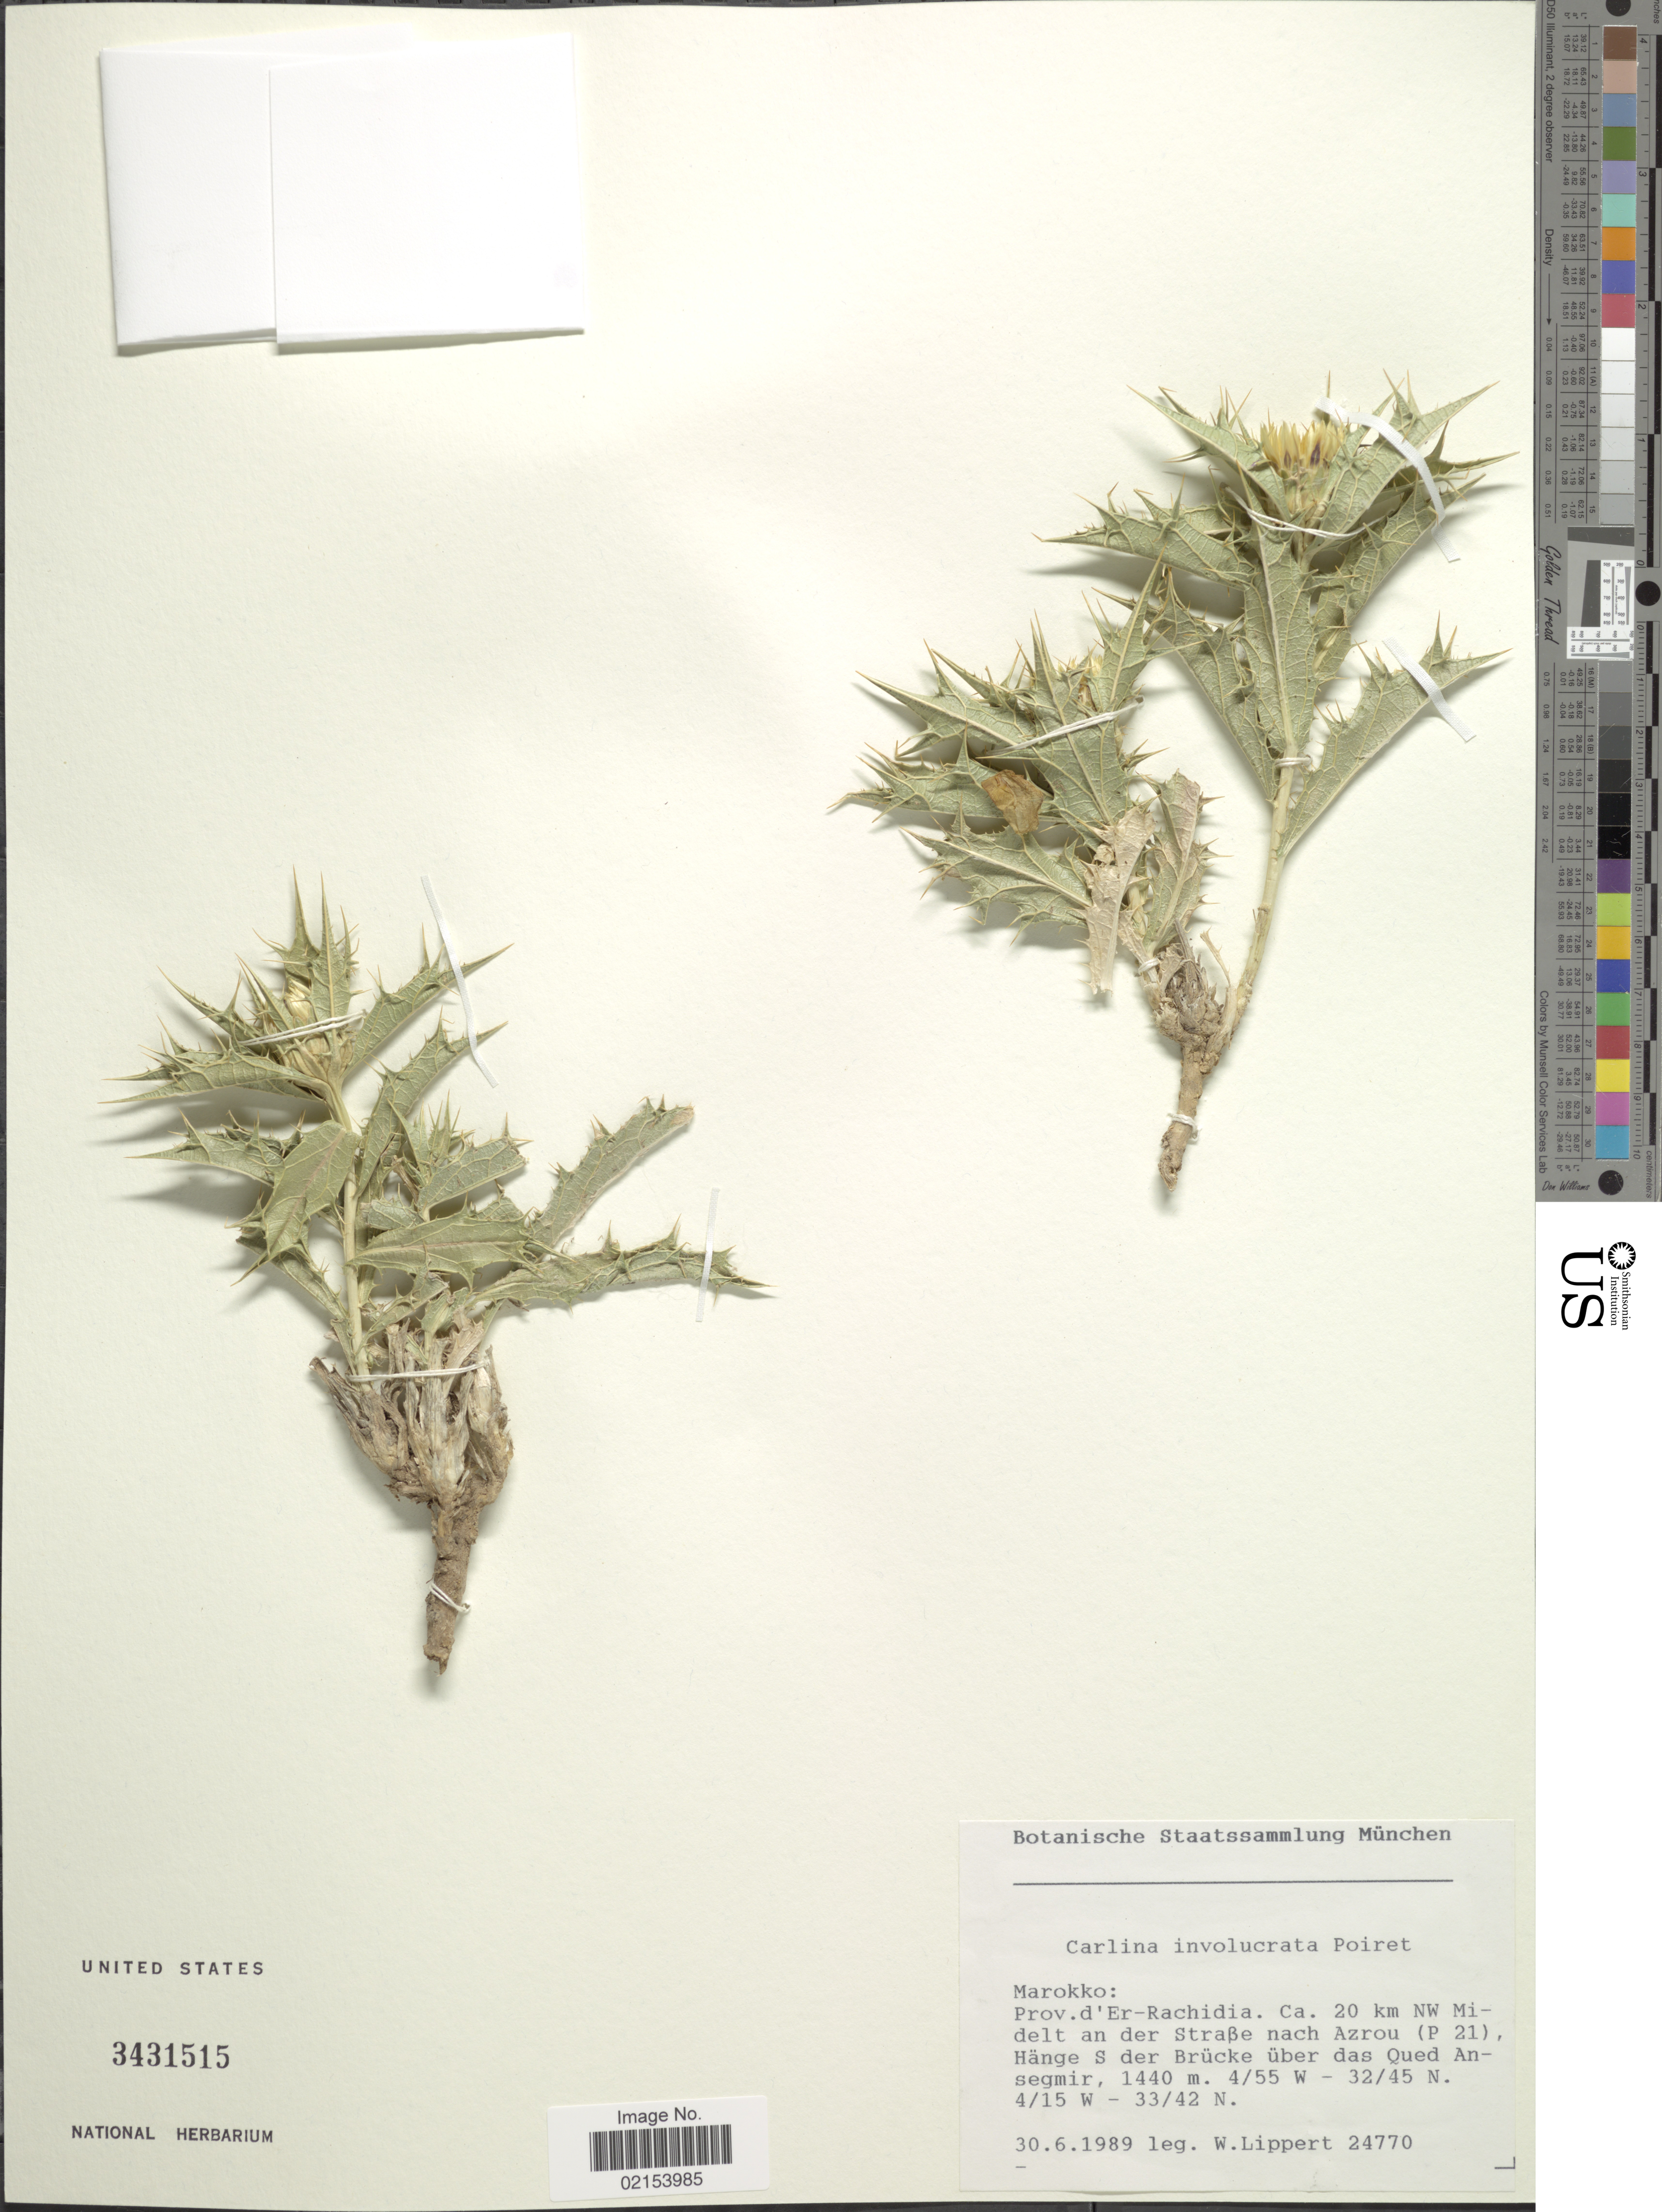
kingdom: Plantae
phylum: Tracheophyta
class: Magnoliopsida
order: Asterales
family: Asteraceae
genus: Carlina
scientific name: Carlina involucrata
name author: Poir.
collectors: W. Lippert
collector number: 24770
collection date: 1989-06-30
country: Morocco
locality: Prov. D'Er- Rachidia. Ca. 20 km NW Mindelt and der Strabe nach Azrou (P 21) , hange S der Brucke uber das Qued Ansegmir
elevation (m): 1440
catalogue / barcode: US 3431515